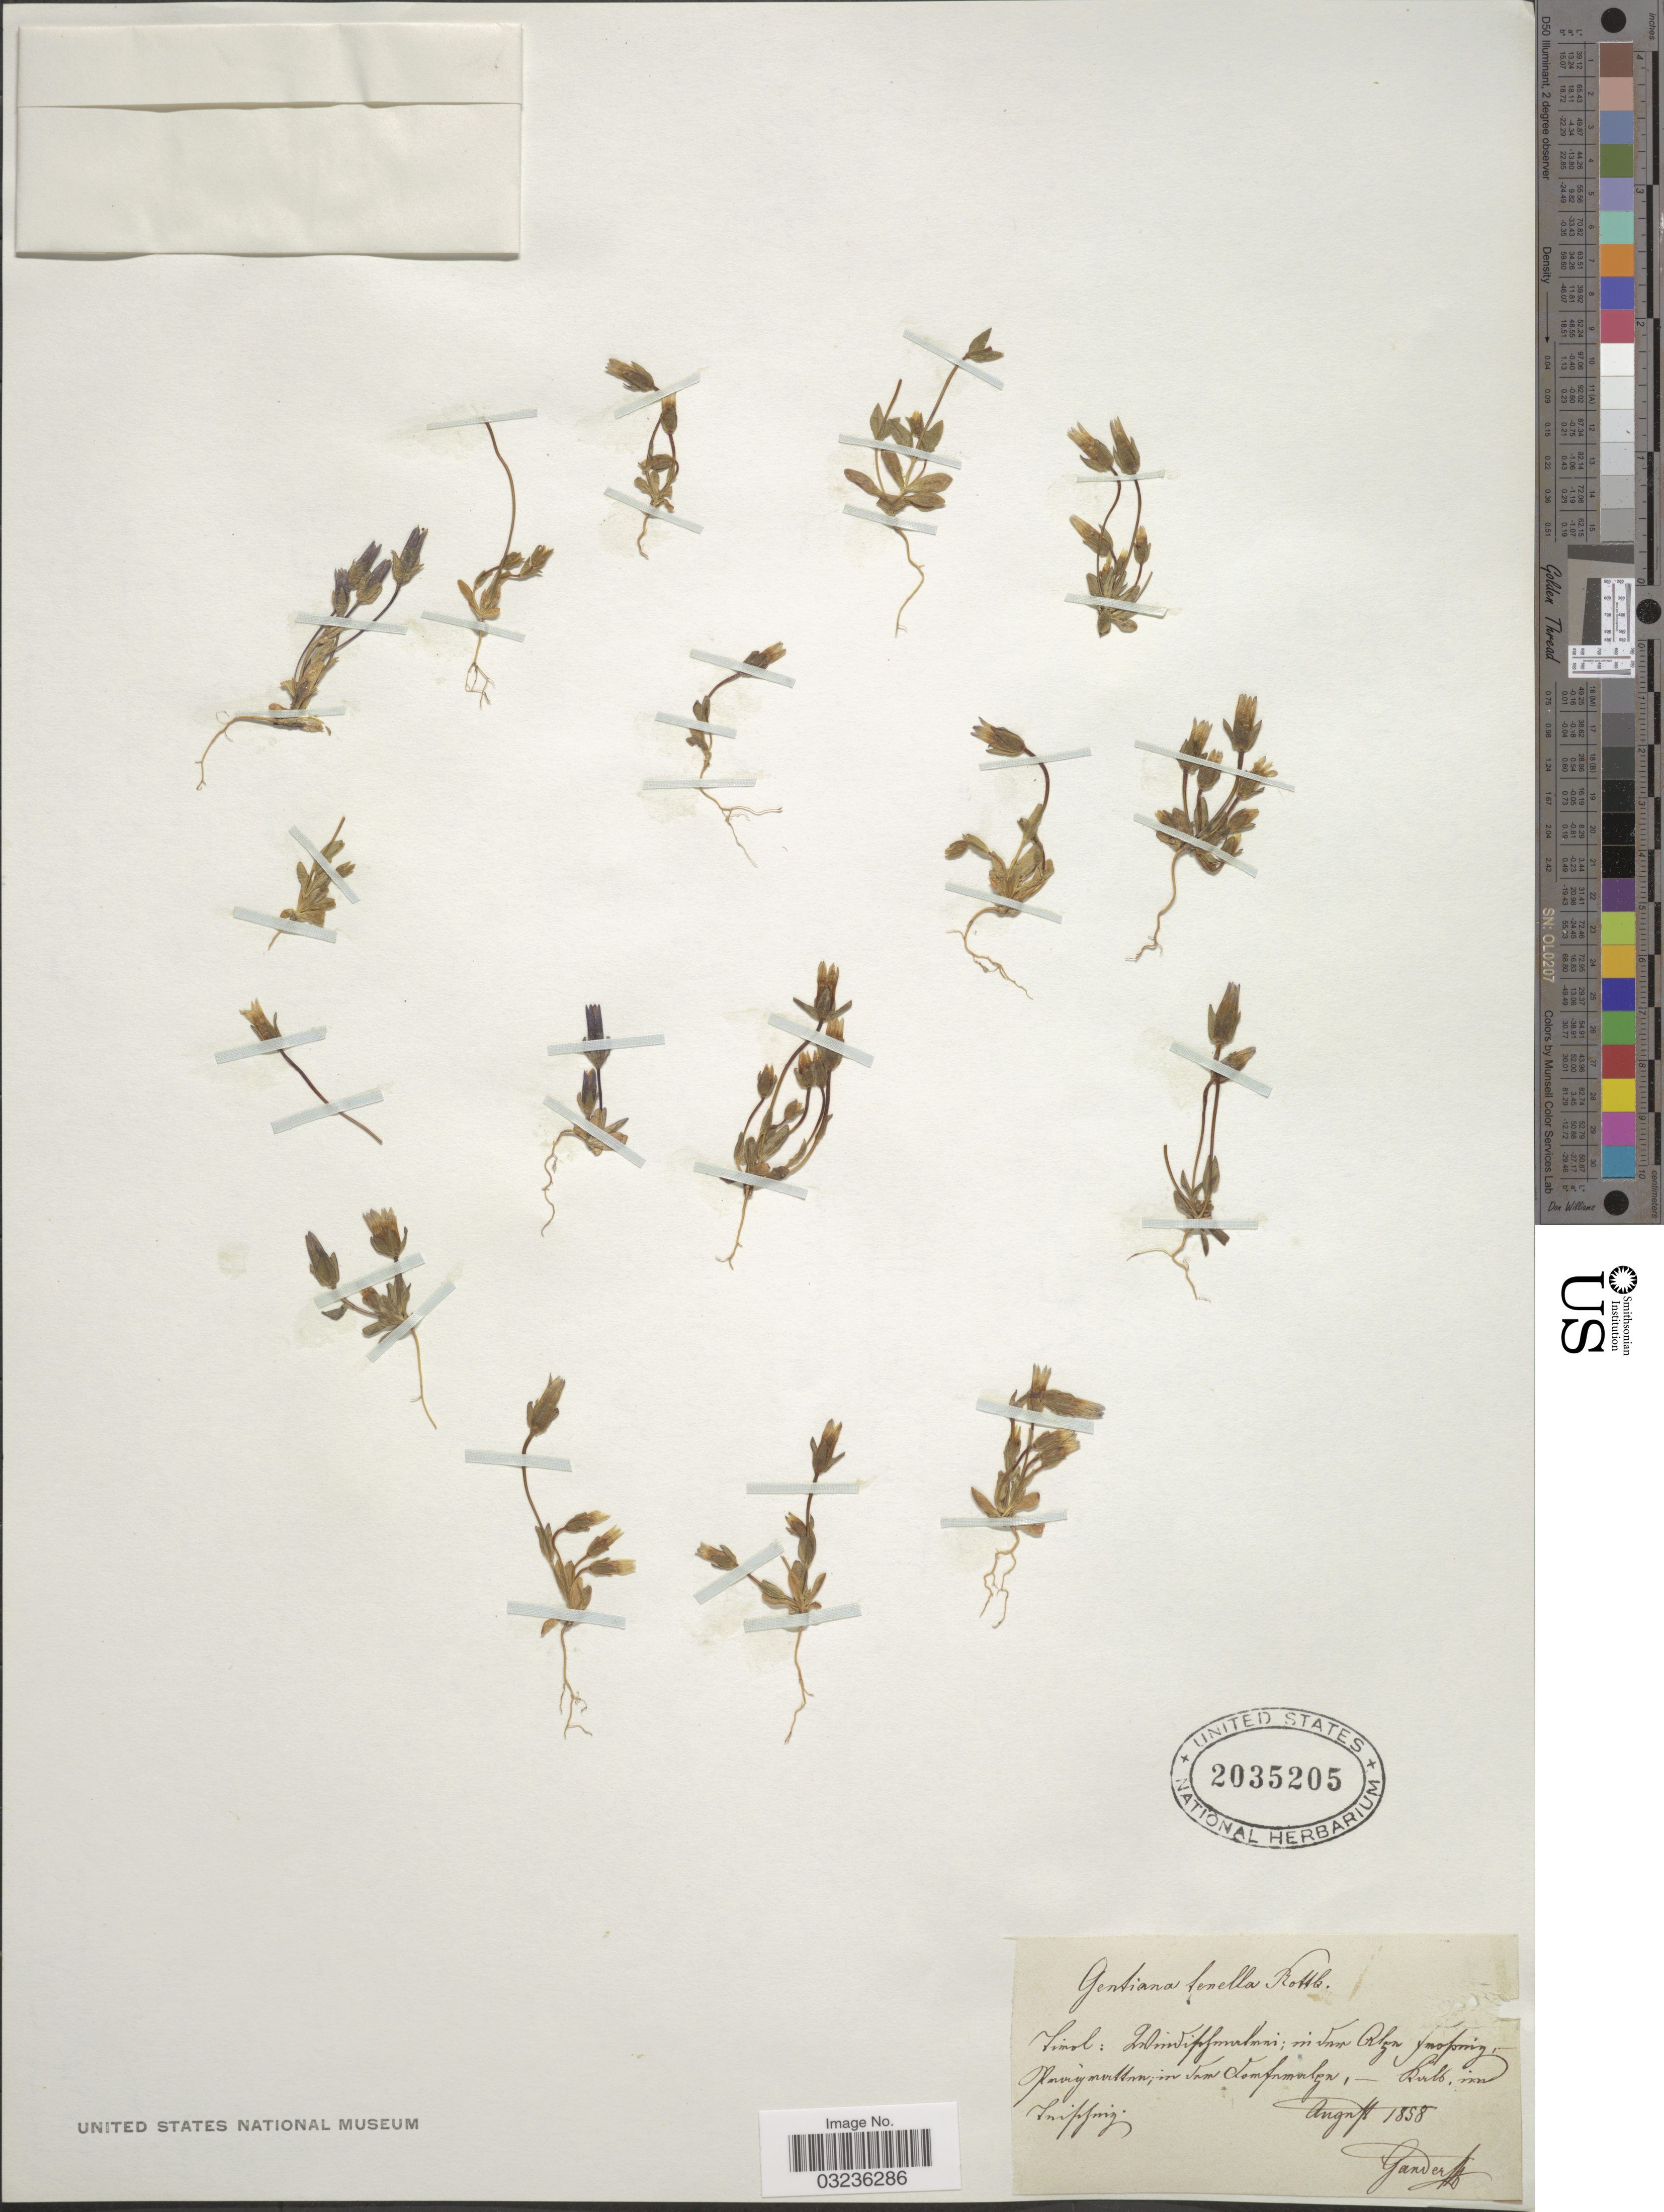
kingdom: Plantae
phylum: Tracheophyta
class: Magnoliopsida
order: Gentianales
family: Gentianaceae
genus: Gentiana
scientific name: Gentiana tenella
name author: Rottb.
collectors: -- Gander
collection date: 1858-08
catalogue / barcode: US 2035205